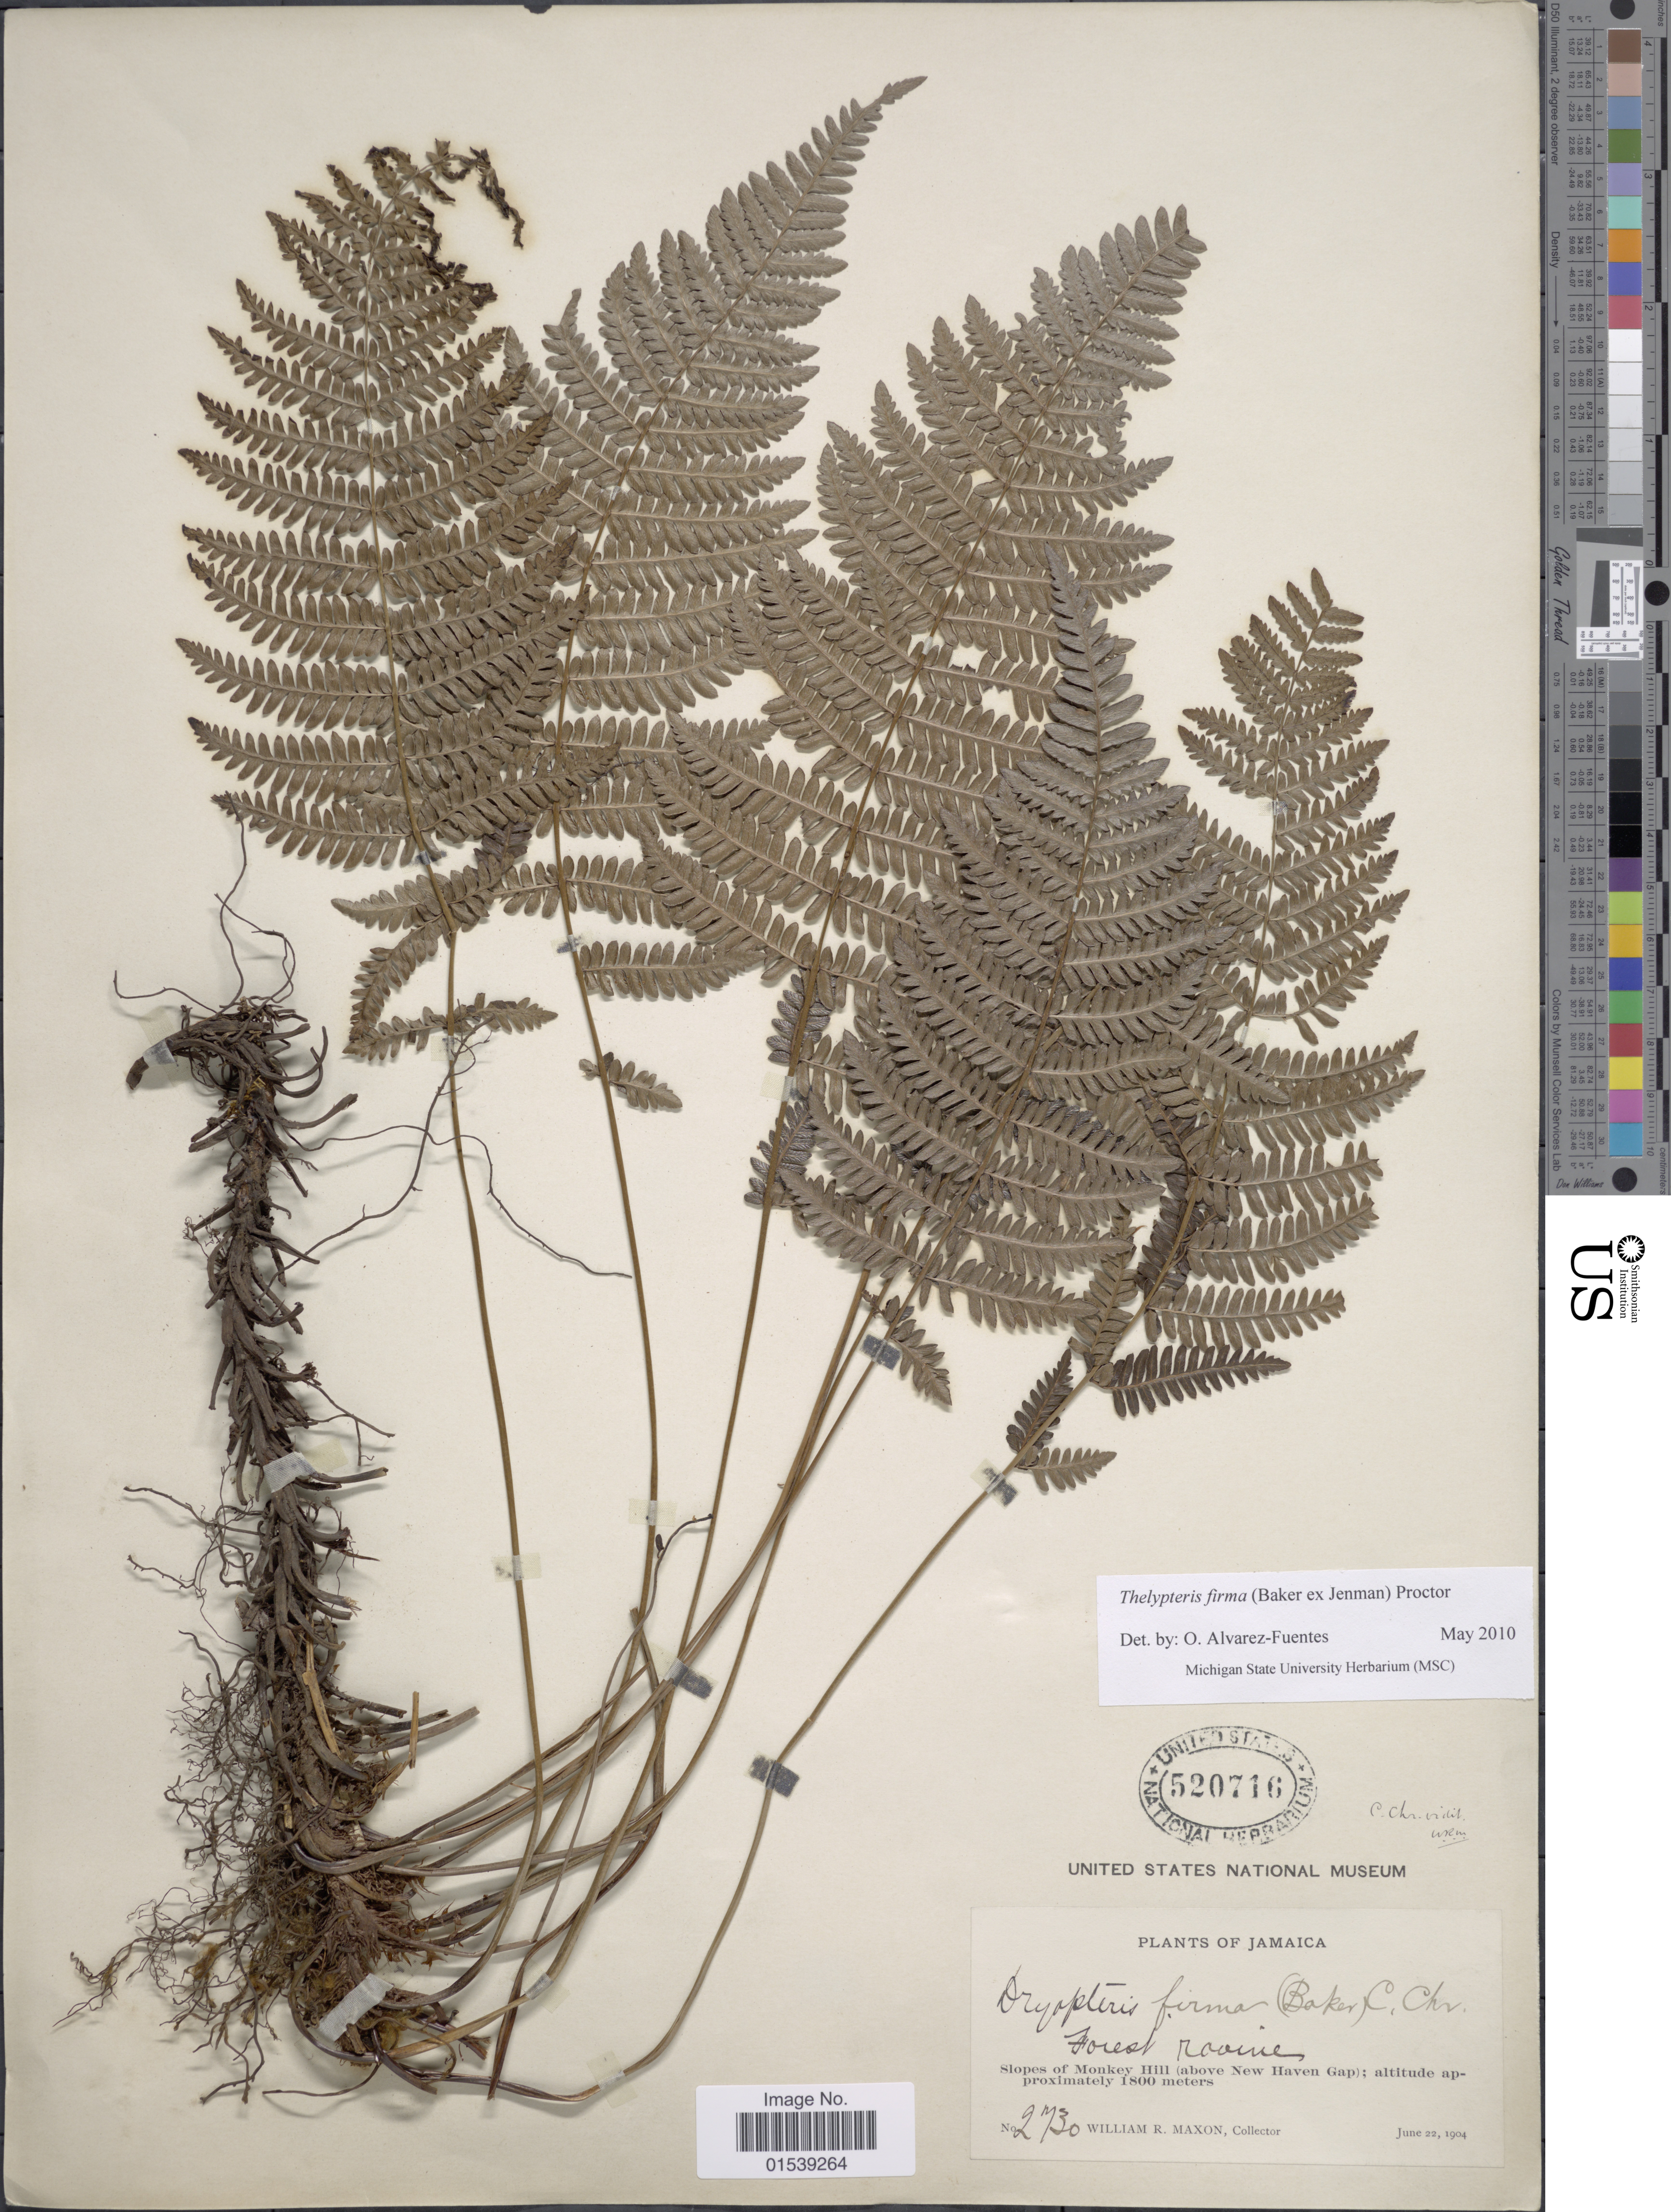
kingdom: Plantae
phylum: Tracheophyta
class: Polypodiopsida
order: Polypodiales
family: Thelypteridaceae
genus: Amauropelta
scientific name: Amauropelta firma (Baker) comb. nov., ined. 2015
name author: (Baker)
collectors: W. R. Maxon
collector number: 2730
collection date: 1904-06-22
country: Jamaica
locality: Forest ravine, slopes of Monkey Hill (above New Haven Gap)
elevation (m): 1800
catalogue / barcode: US 520716